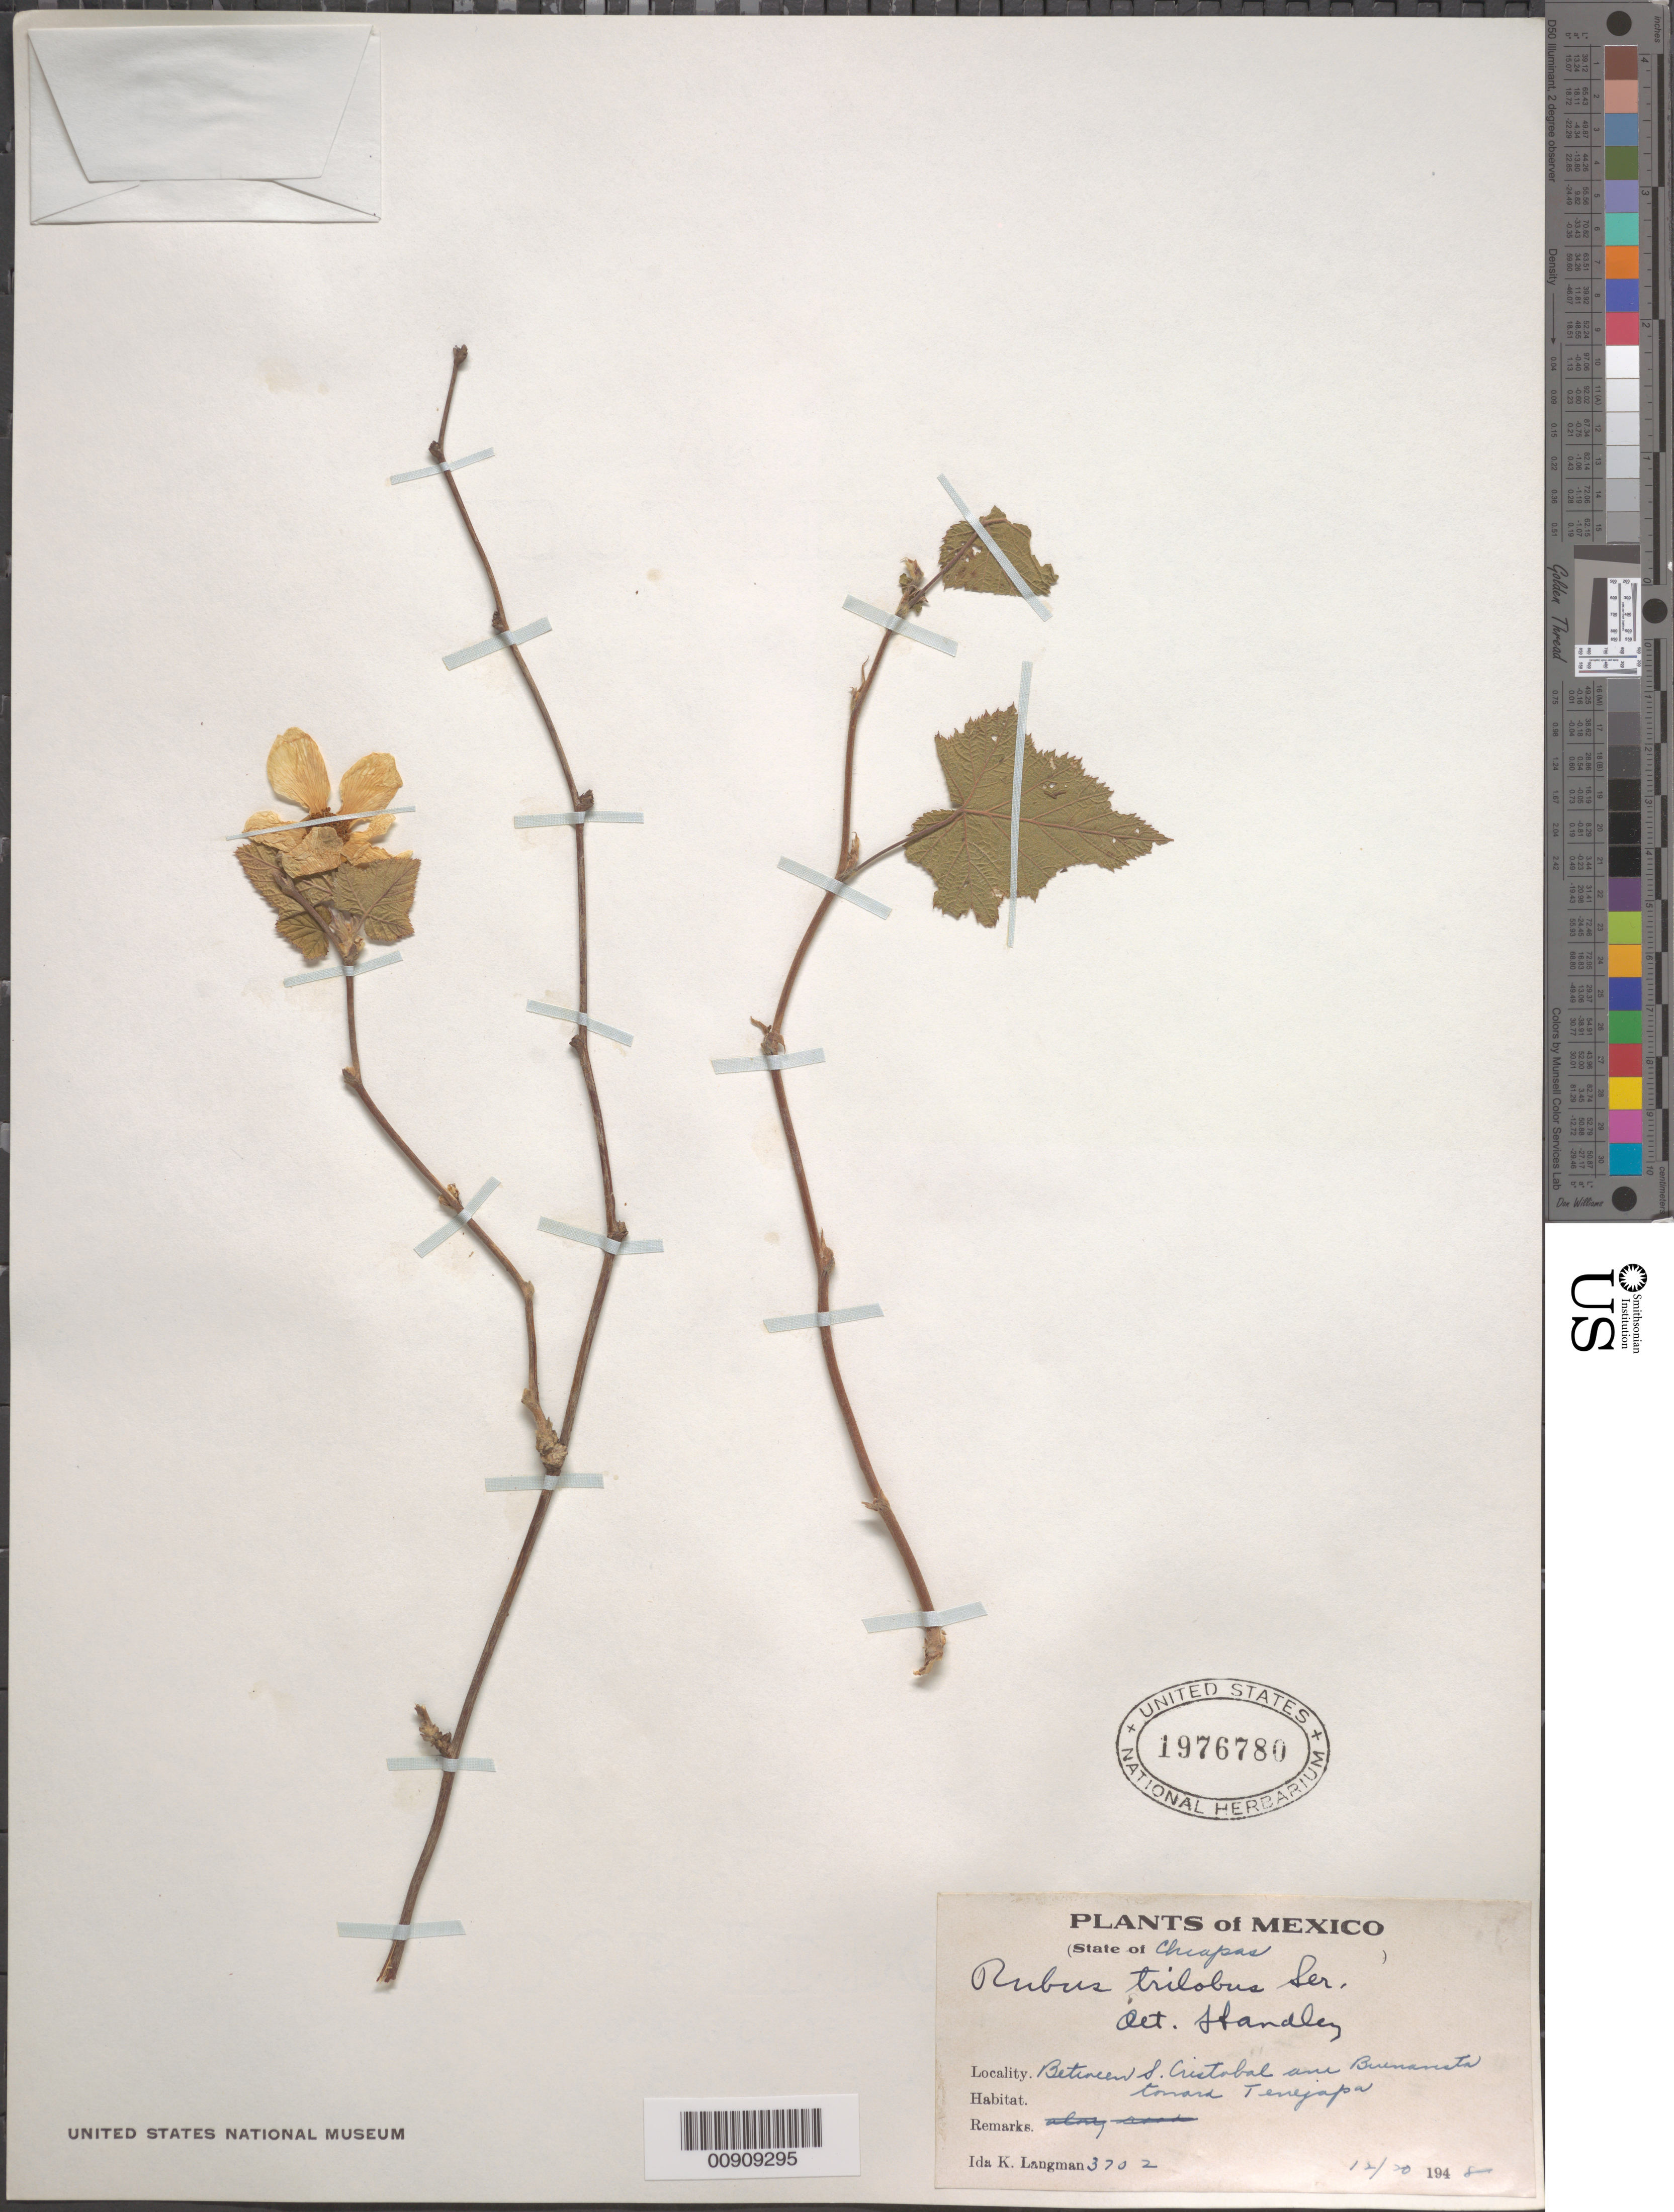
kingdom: Plantae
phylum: Tracheophyta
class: Magnoliopsida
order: Rosales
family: Rosaceae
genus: Rubus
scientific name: Rubus trilobus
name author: Moc. & Sessé ex Ser.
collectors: I. K. Langman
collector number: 3702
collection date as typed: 20 Dec 1948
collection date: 1948-12-20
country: Mexico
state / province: Chiapas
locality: Between San Cristóbal and Buenavista toward Tenejapa. State of Chiapas.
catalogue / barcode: US 1976780